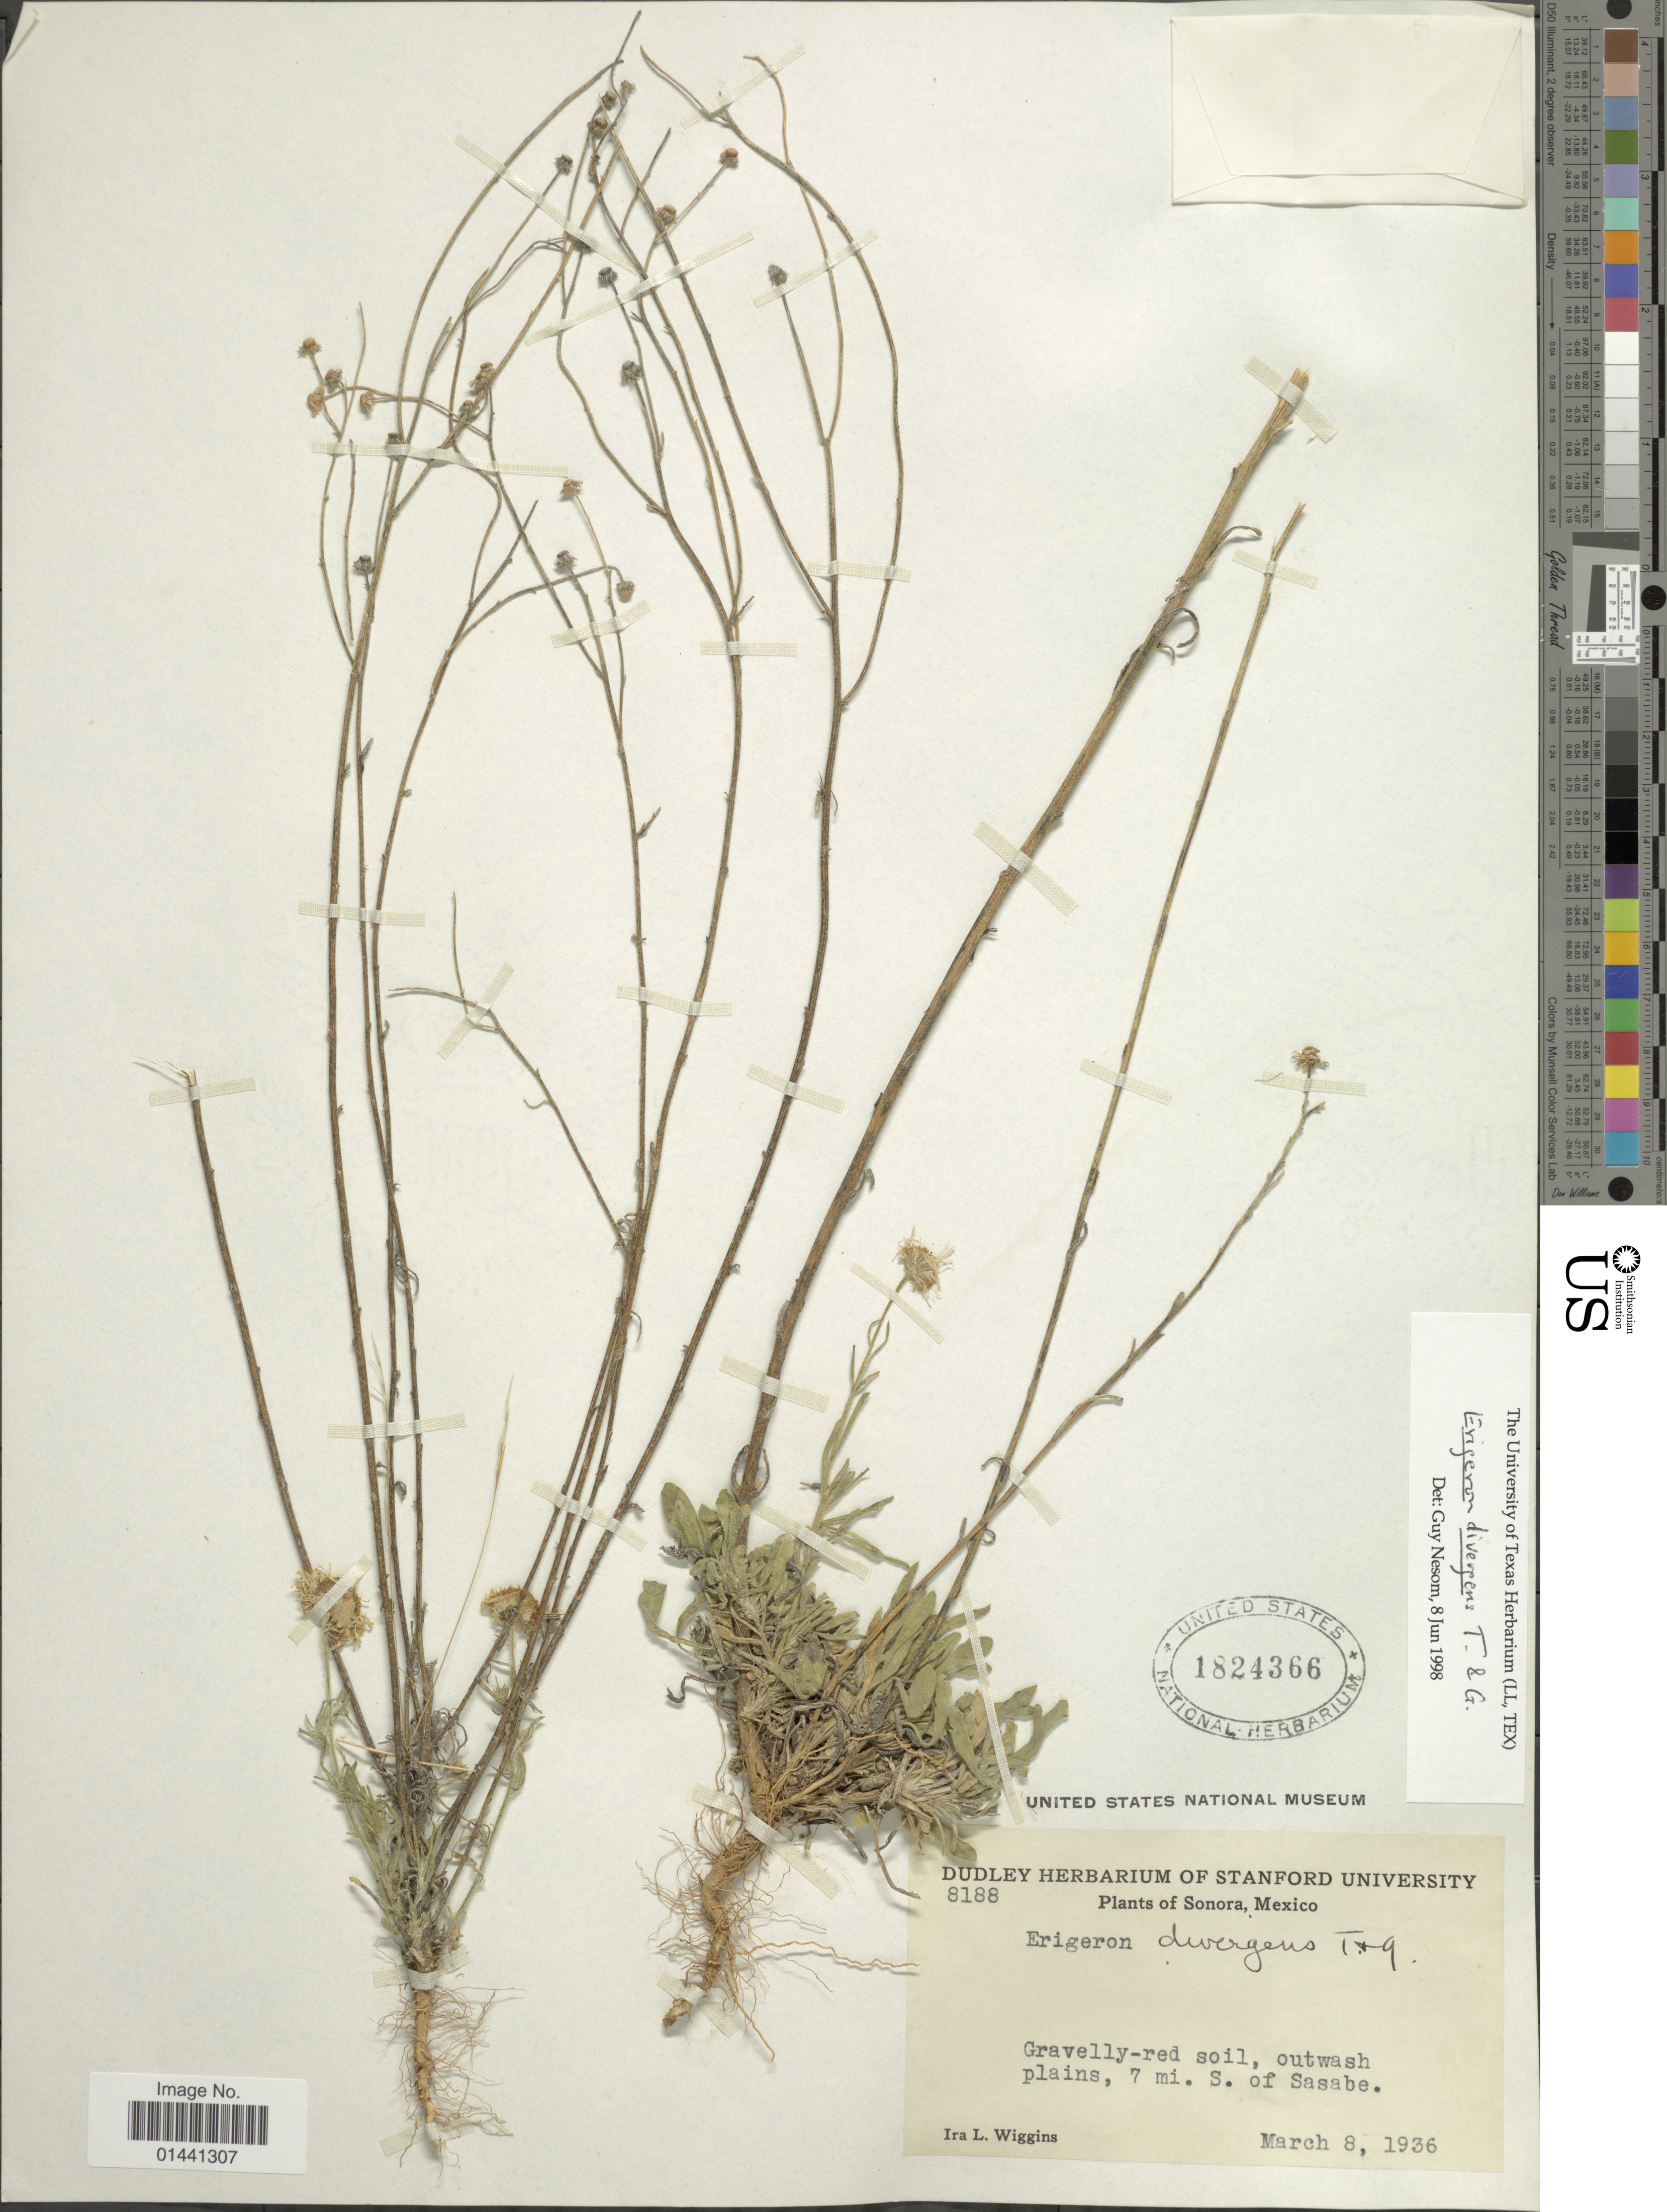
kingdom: Plantae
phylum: Tracheophyta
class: Magnoliopsida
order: Asterales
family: Asteraceae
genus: Erigeron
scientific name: Erigeron divergens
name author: Torr. & A. Gray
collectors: I. L. Wiggins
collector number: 8188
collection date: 1936-03-08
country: Mexico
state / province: Sonora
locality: Gravelly-red soill, outwash plains, 7 mi. S. of Sasabe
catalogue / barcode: US 1824366